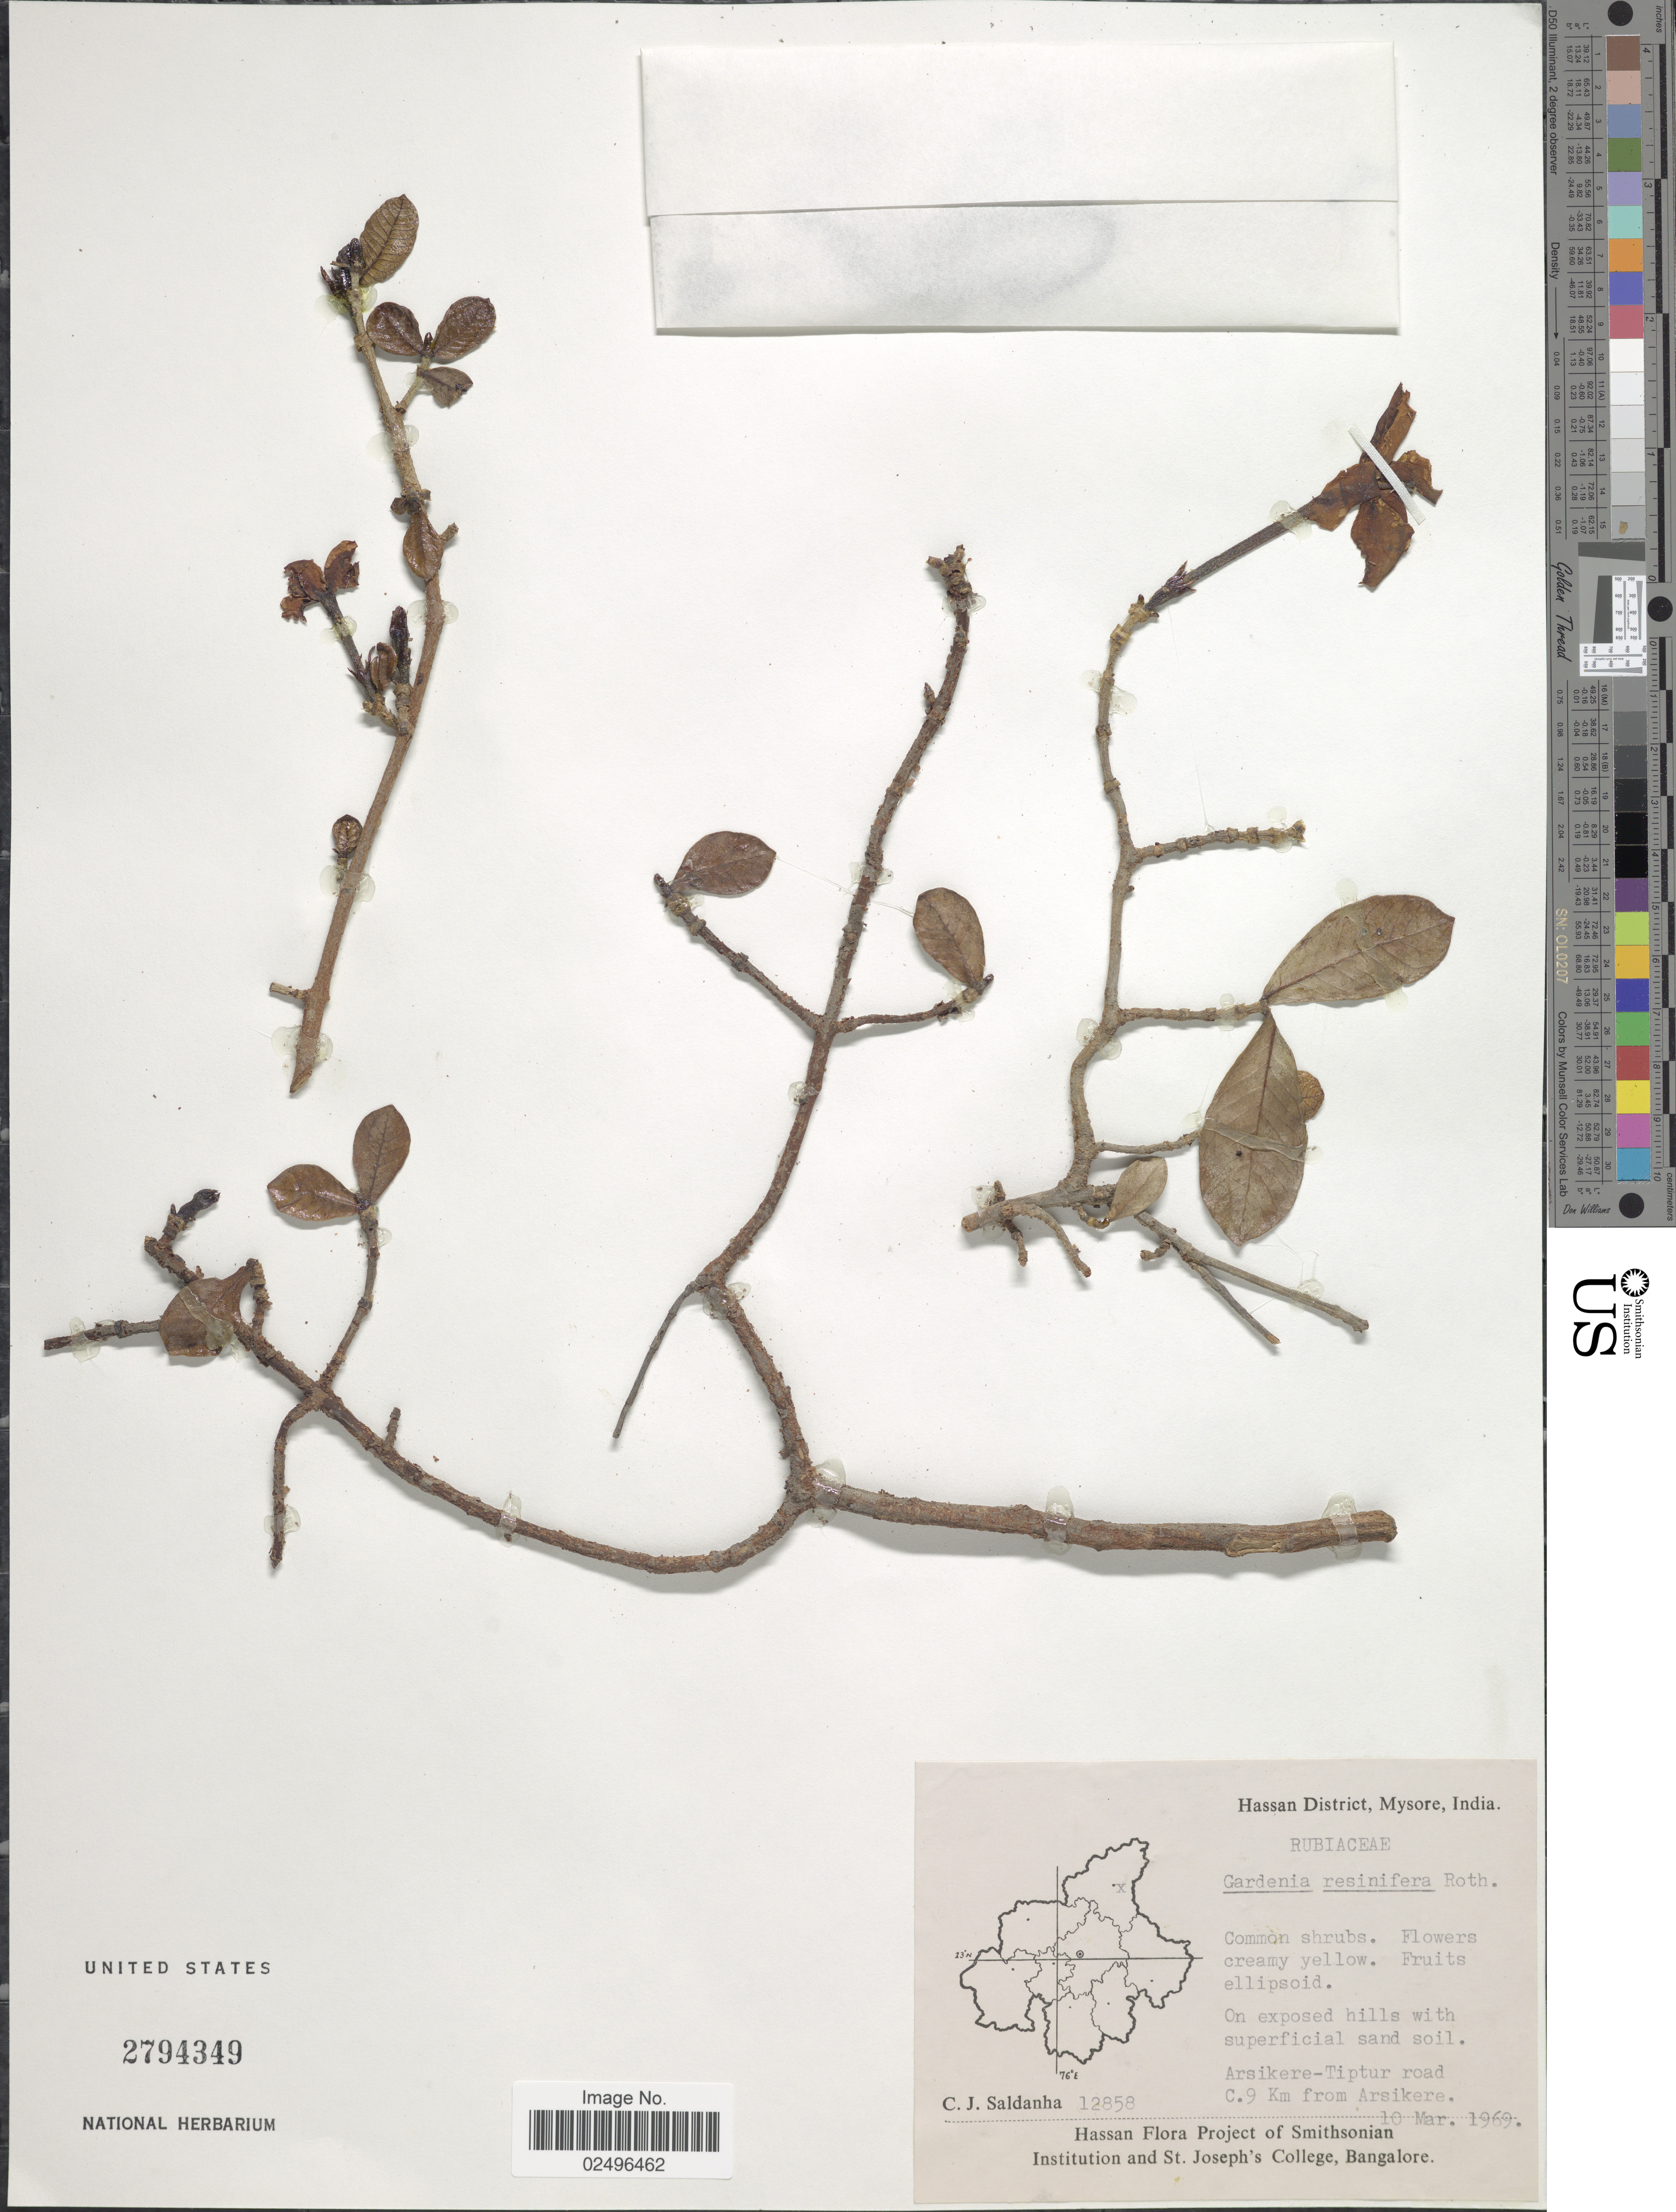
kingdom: Plantae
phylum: Tracheophyta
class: Magnoliopsida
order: Gentianales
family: Rubiaceae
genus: Gardenia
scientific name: Gardenia resinifera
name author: Roth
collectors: C. J. Saldanha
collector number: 12858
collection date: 1969-03-10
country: India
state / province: Karnataka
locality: Hassan District, Mysore, India, Arsikere-Tiptur road C.9 Km from Arsikere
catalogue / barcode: US 2794349